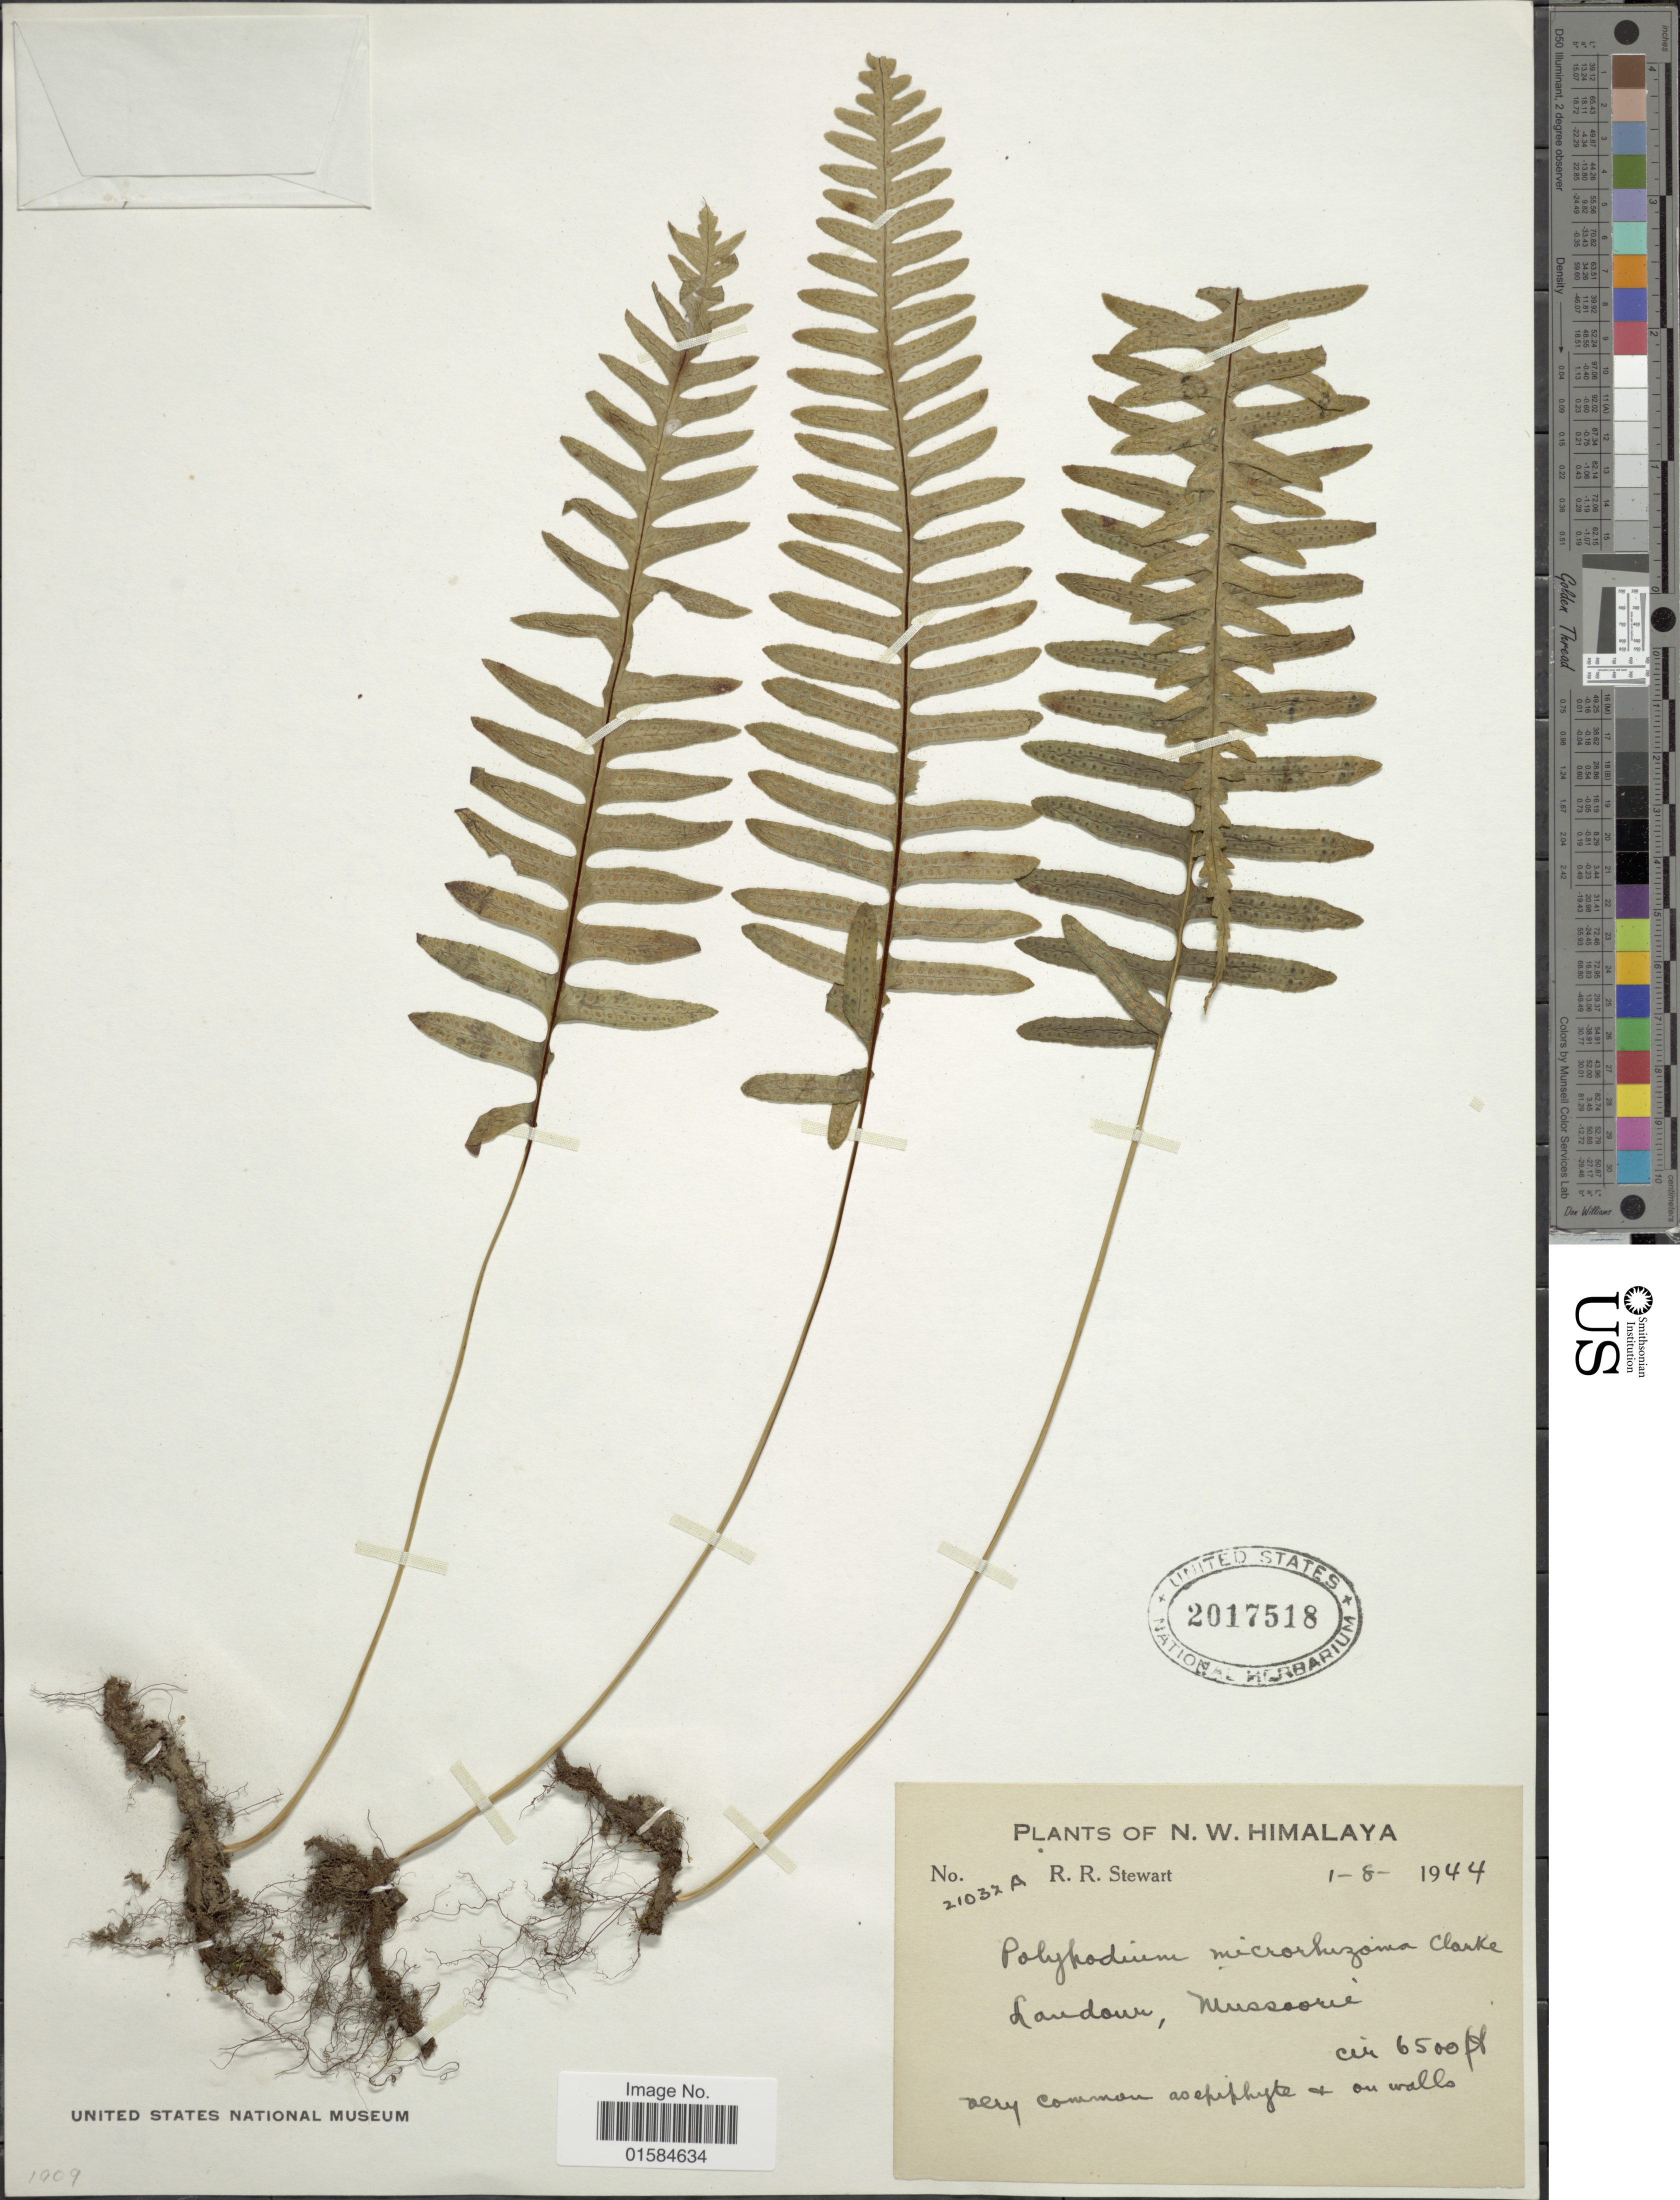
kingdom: Plantae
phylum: Tracheophyta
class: Polypodiopsida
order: Polypodiales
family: Polypodiaceae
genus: Goniophlebium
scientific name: Goniophlebium microrhizoma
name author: (C.B. Clarke) Bedd.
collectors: R. R. Stewart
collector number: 21032A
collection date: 1944-08-01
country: India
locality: N. W. Himalaya, Landour, Mussoorie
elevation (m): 1981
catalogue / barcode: US 2017518